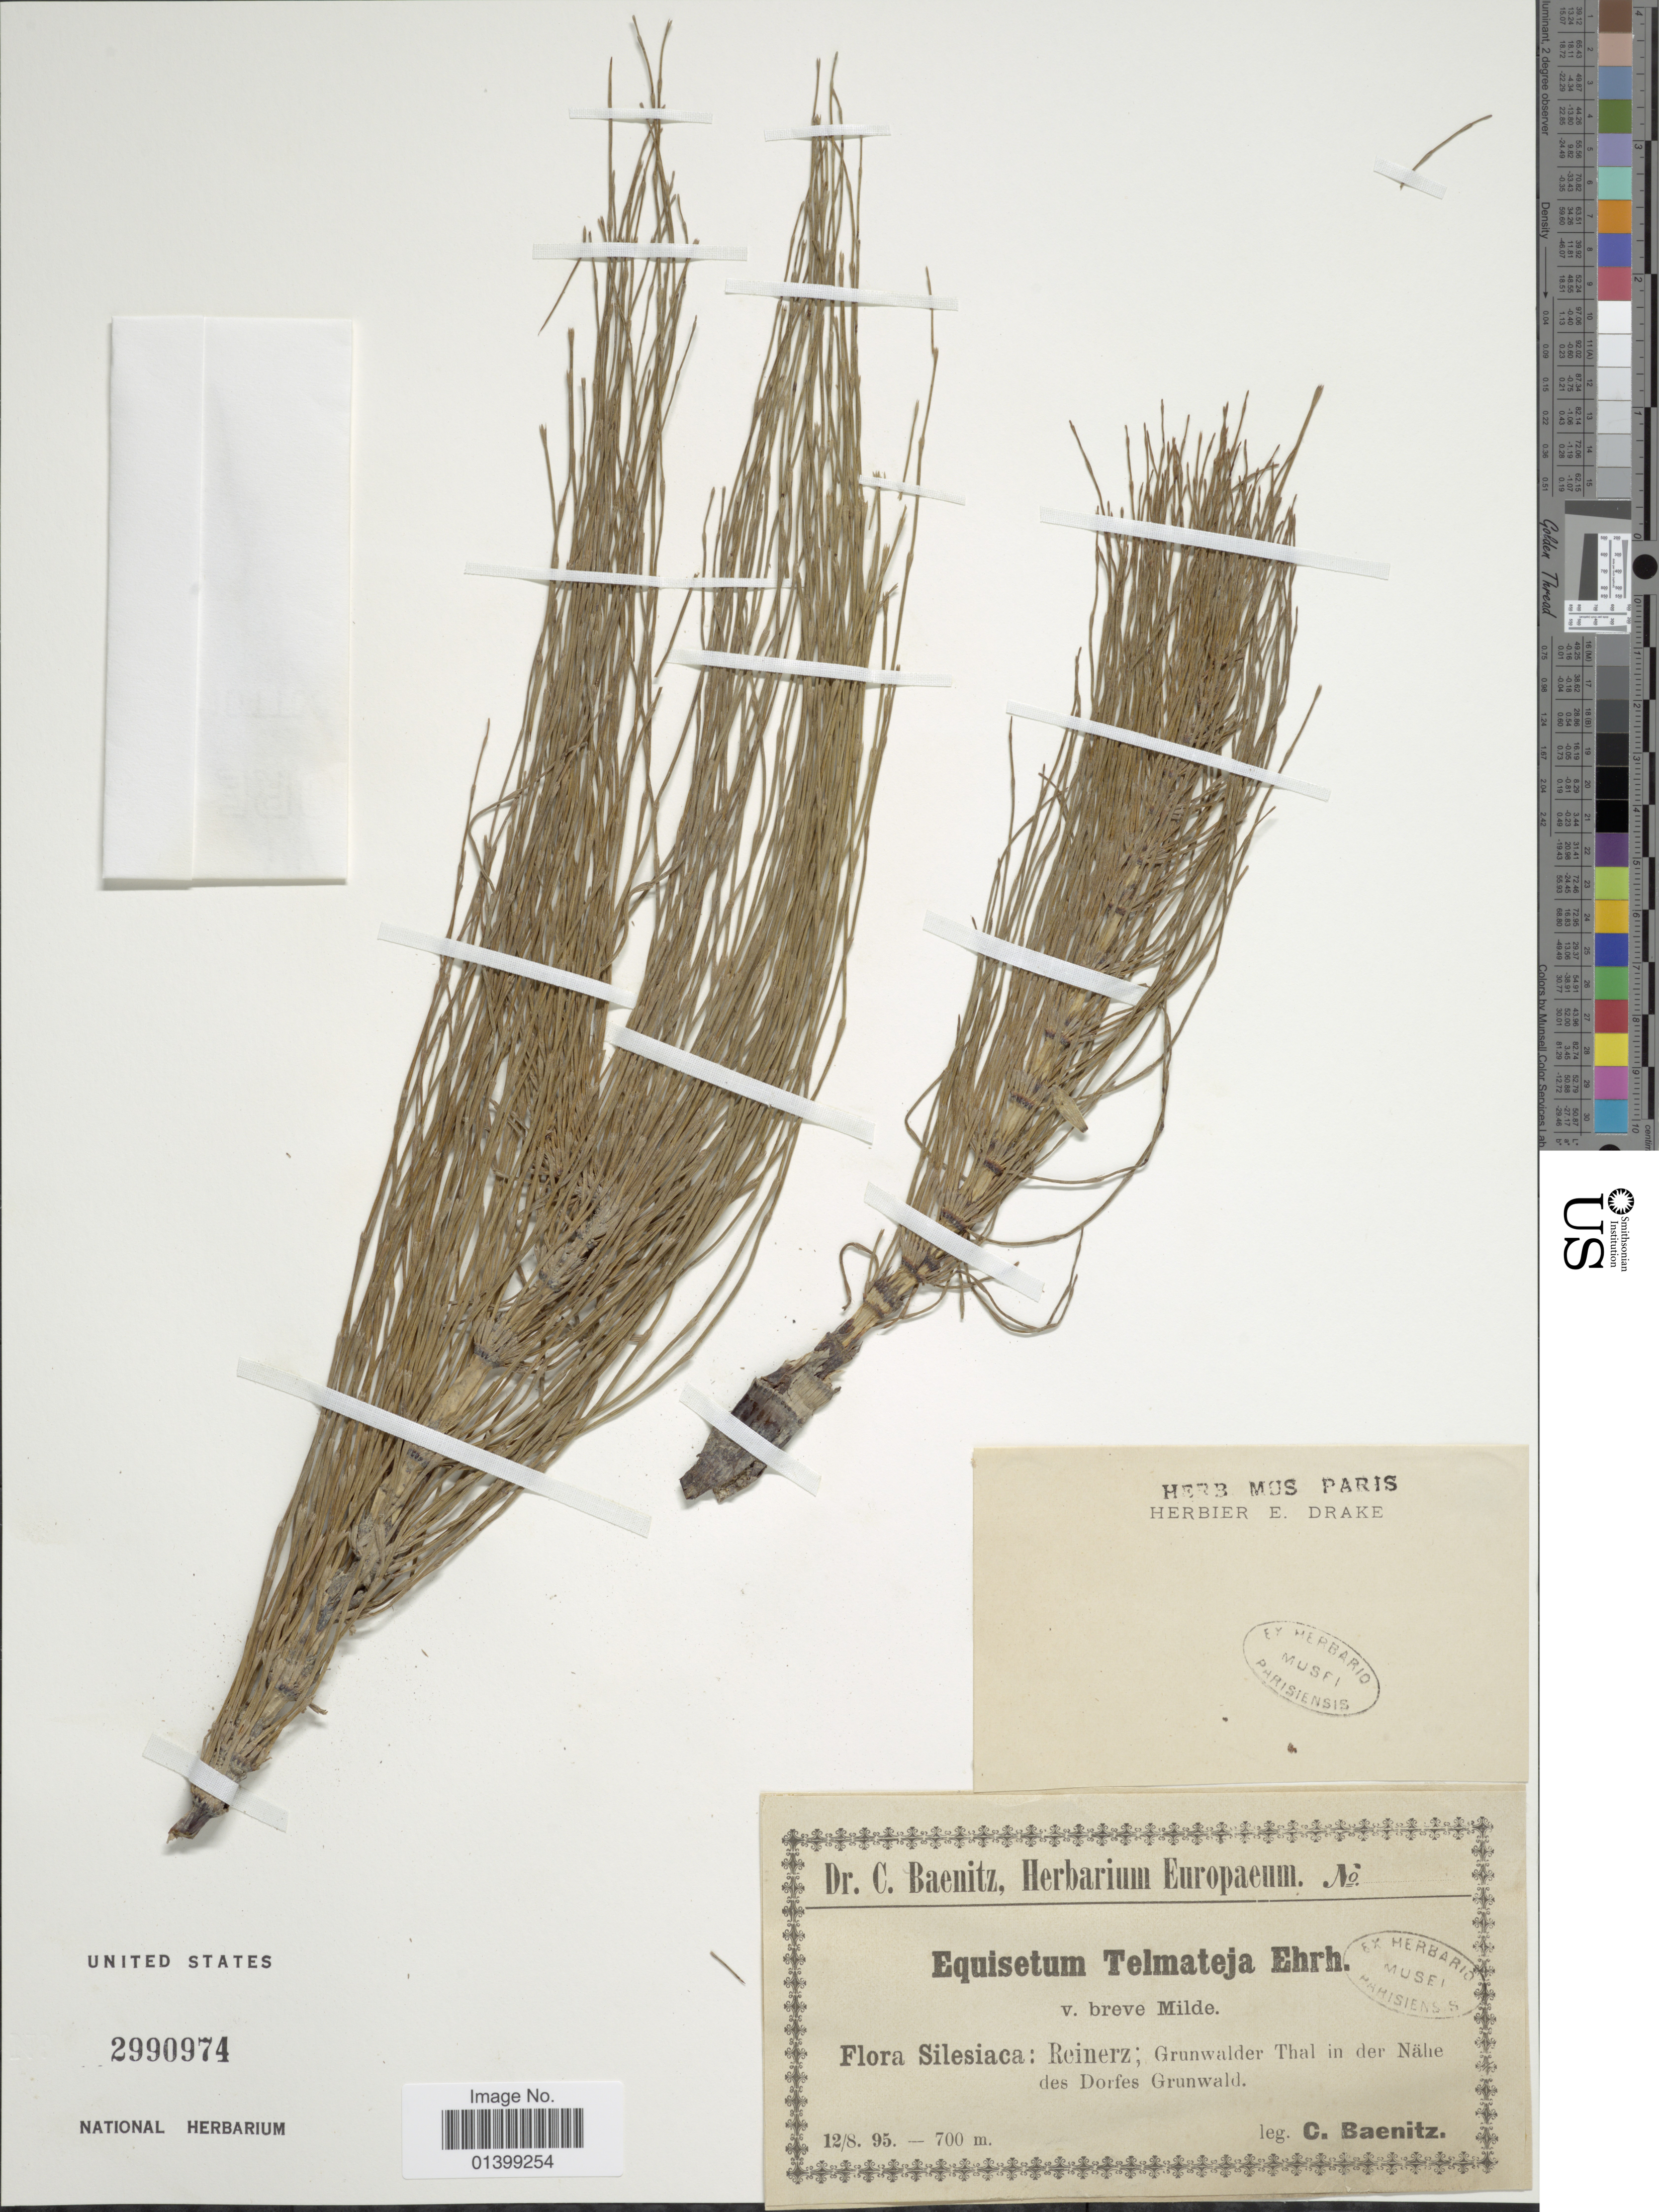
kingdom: Plantae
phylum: Tracheophyta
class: Polypodiopsida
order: Equisetales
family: Equisetaceae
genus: Equisetum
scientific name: Equisetum telmateia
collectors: C. G. Baenitz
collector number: s.n,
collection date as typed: Transcribed d/m/y: 12/8/95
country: Germany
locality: Reinerz; Grunwalder Thal in der Nähe des Dorfes Grunwald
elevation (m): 700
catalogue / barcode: US 2990974